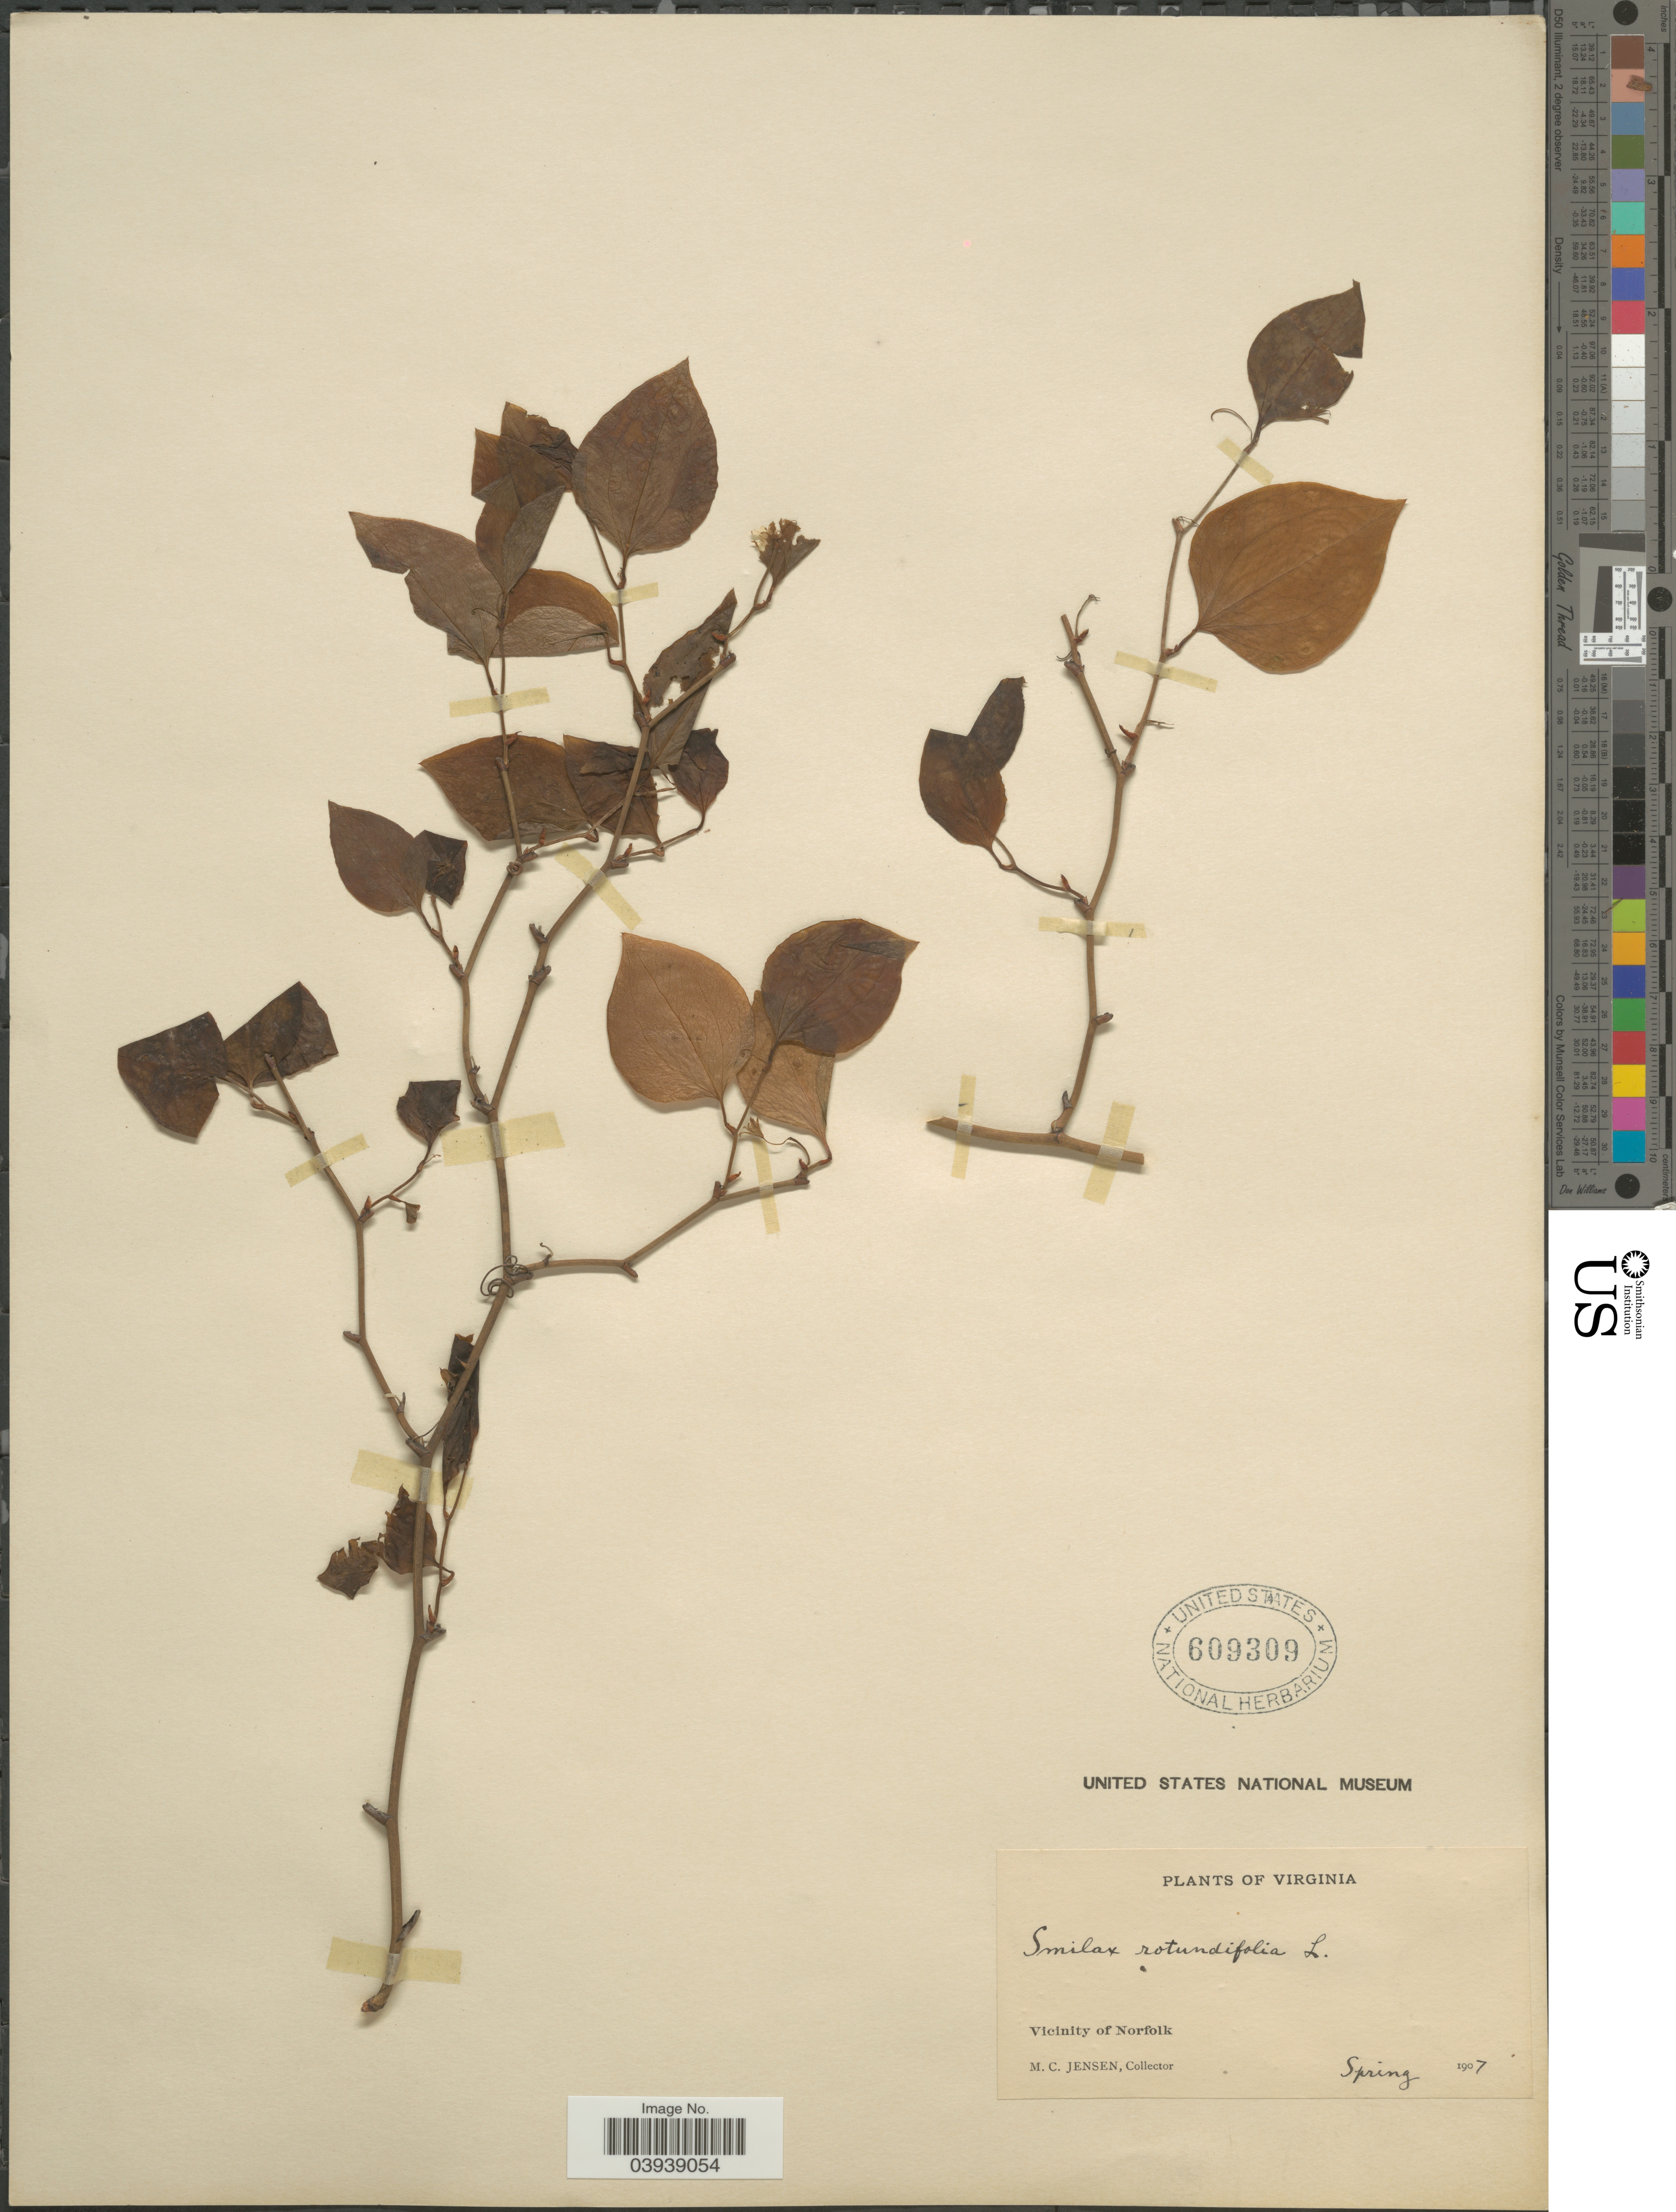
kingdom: Plantae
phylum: Tracheophyta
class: Liliopsida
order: Liliales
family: Smilacaceae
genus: Smilax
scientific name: Smilax rotundifolia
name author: L.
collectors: M. C. Jensen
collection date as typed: Spring 1907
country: United States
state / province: Virginia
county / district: City of Norfolk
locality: Vicinity of Norfolk.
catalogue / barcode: US 609309